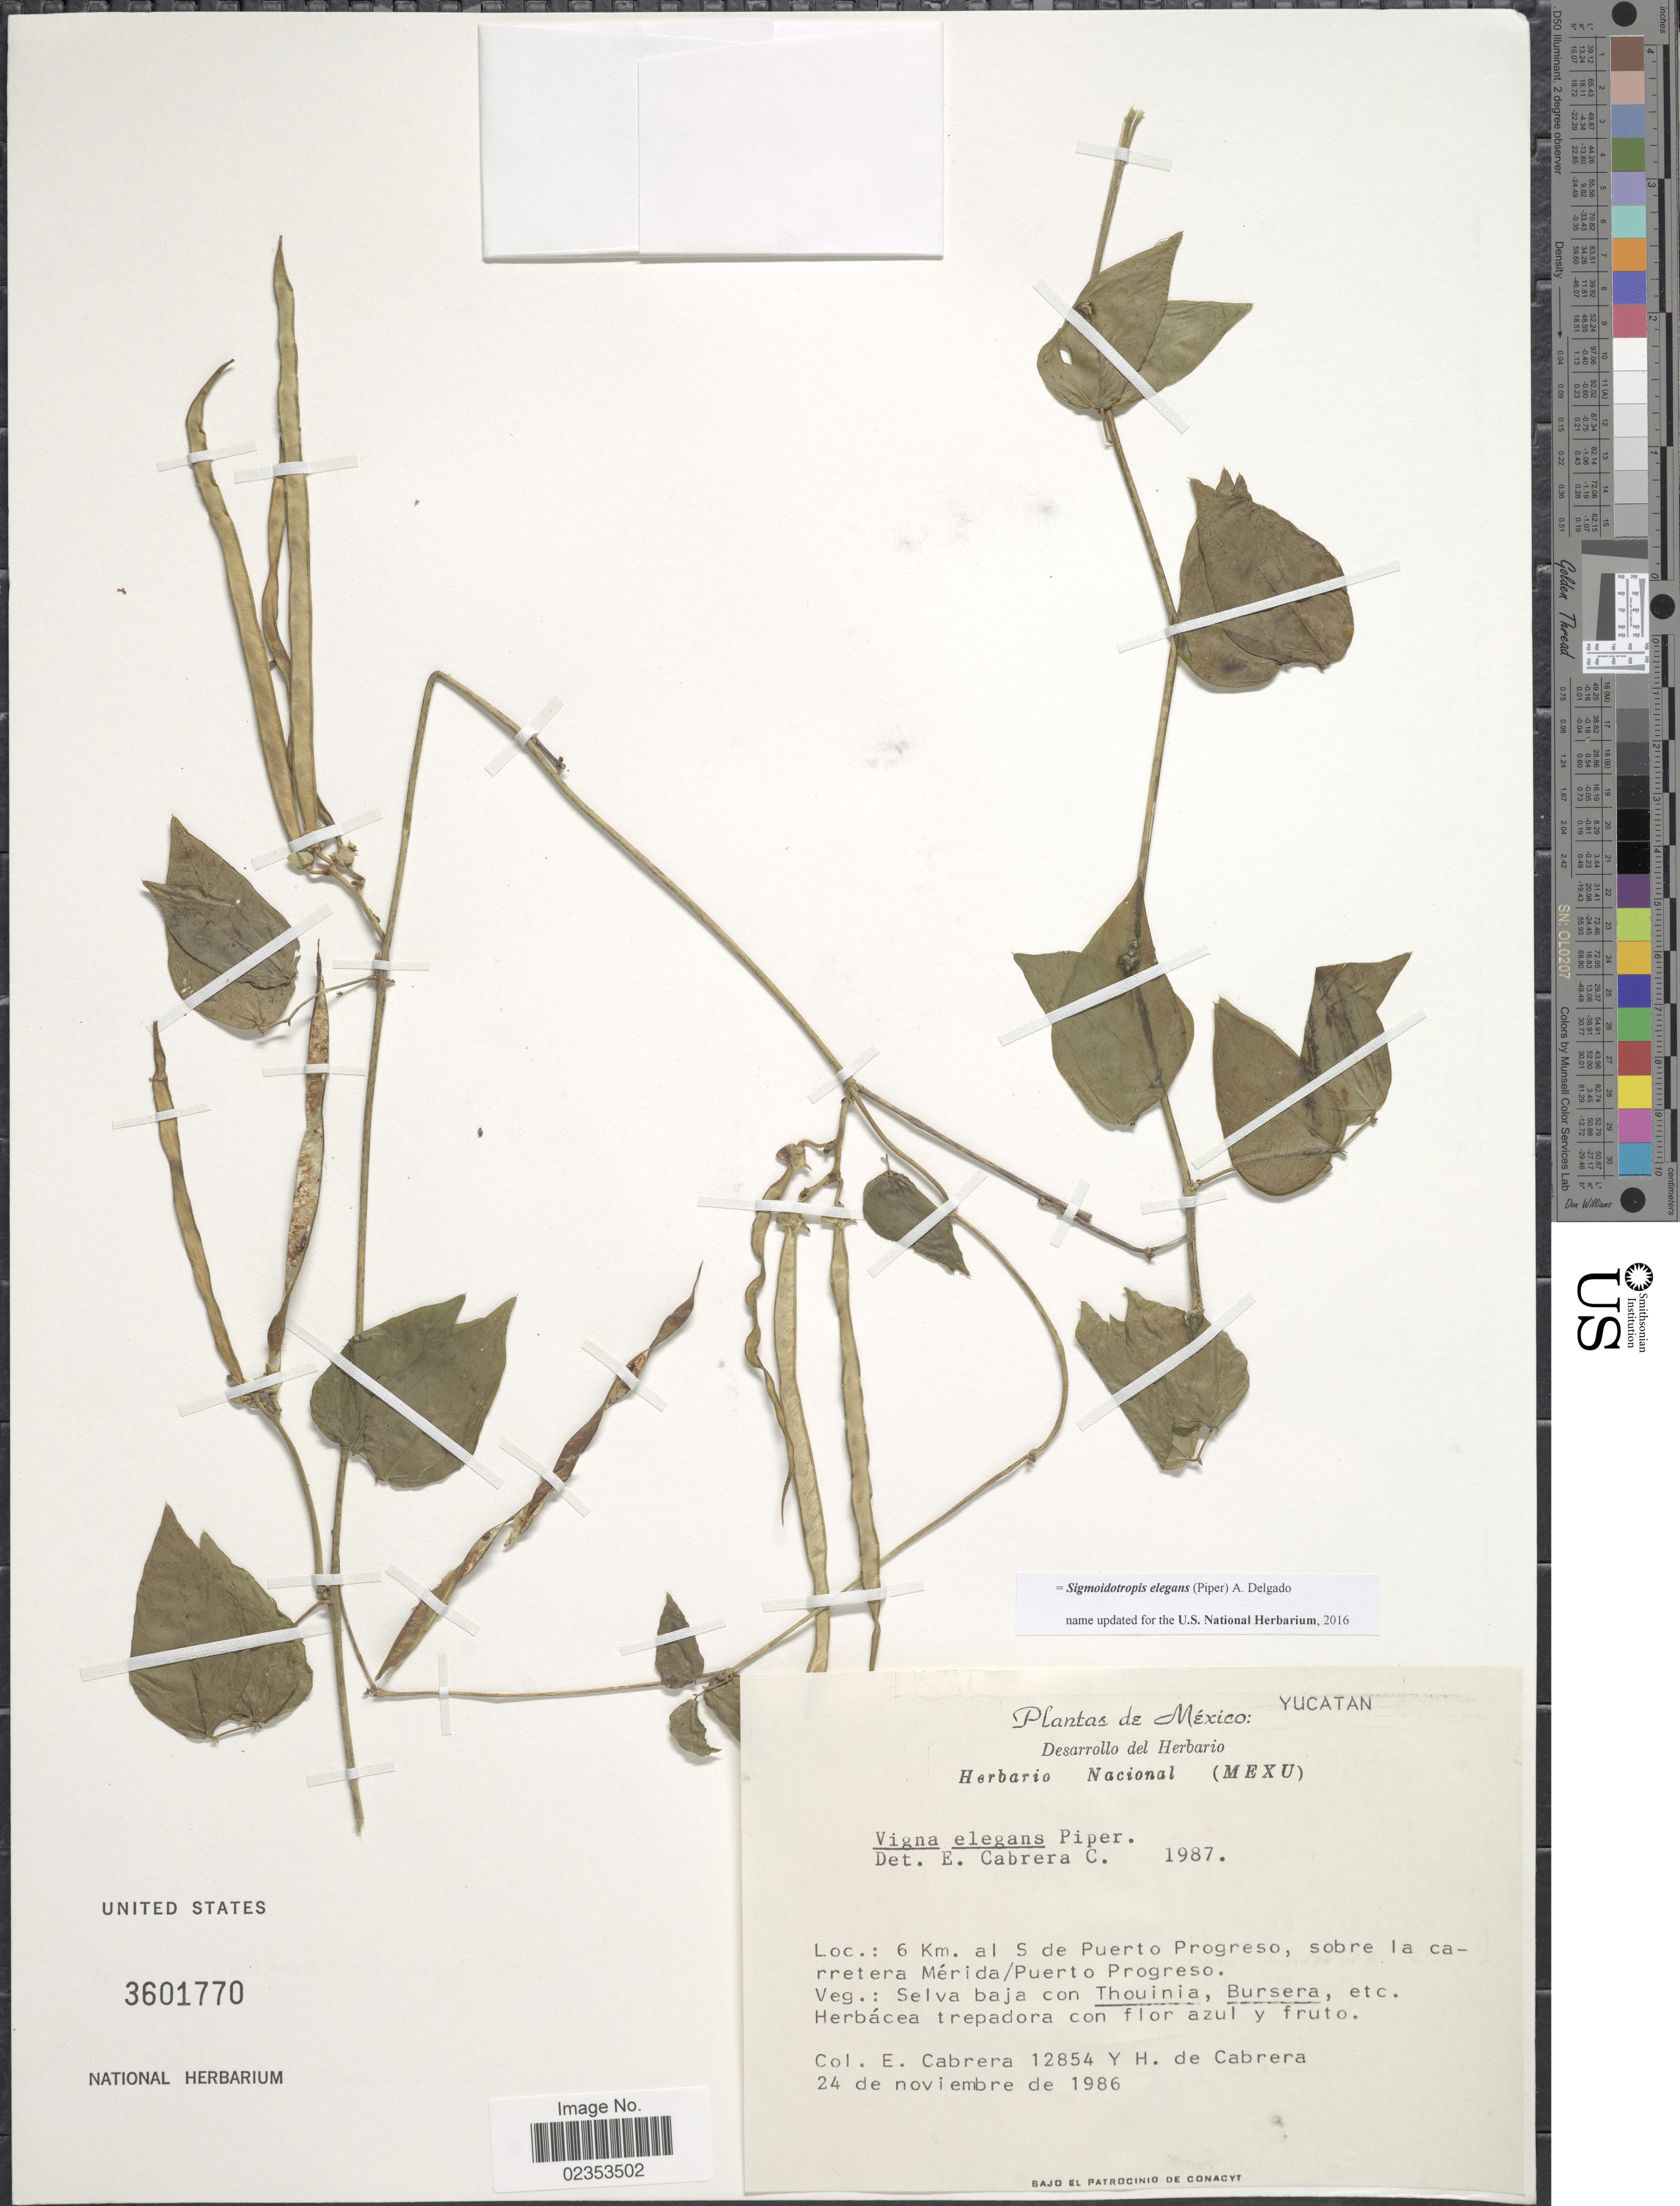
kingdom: Plantae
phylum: Tracheophyta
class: Magnoliopsida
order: Fabales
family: Fabaceae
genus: Sigmoidotropis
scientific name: Sigmoidotropis elegans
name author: (Piper) A. Delgado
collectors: E. Cabrera & H. de Cabrera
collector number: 12854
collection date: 1986-11-24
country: Mexico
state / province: Yucatán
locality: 6 Km. al S de Puerto Progreso, sobre la carretera Merida/Puerto Progreso.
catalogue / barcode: US 3601770